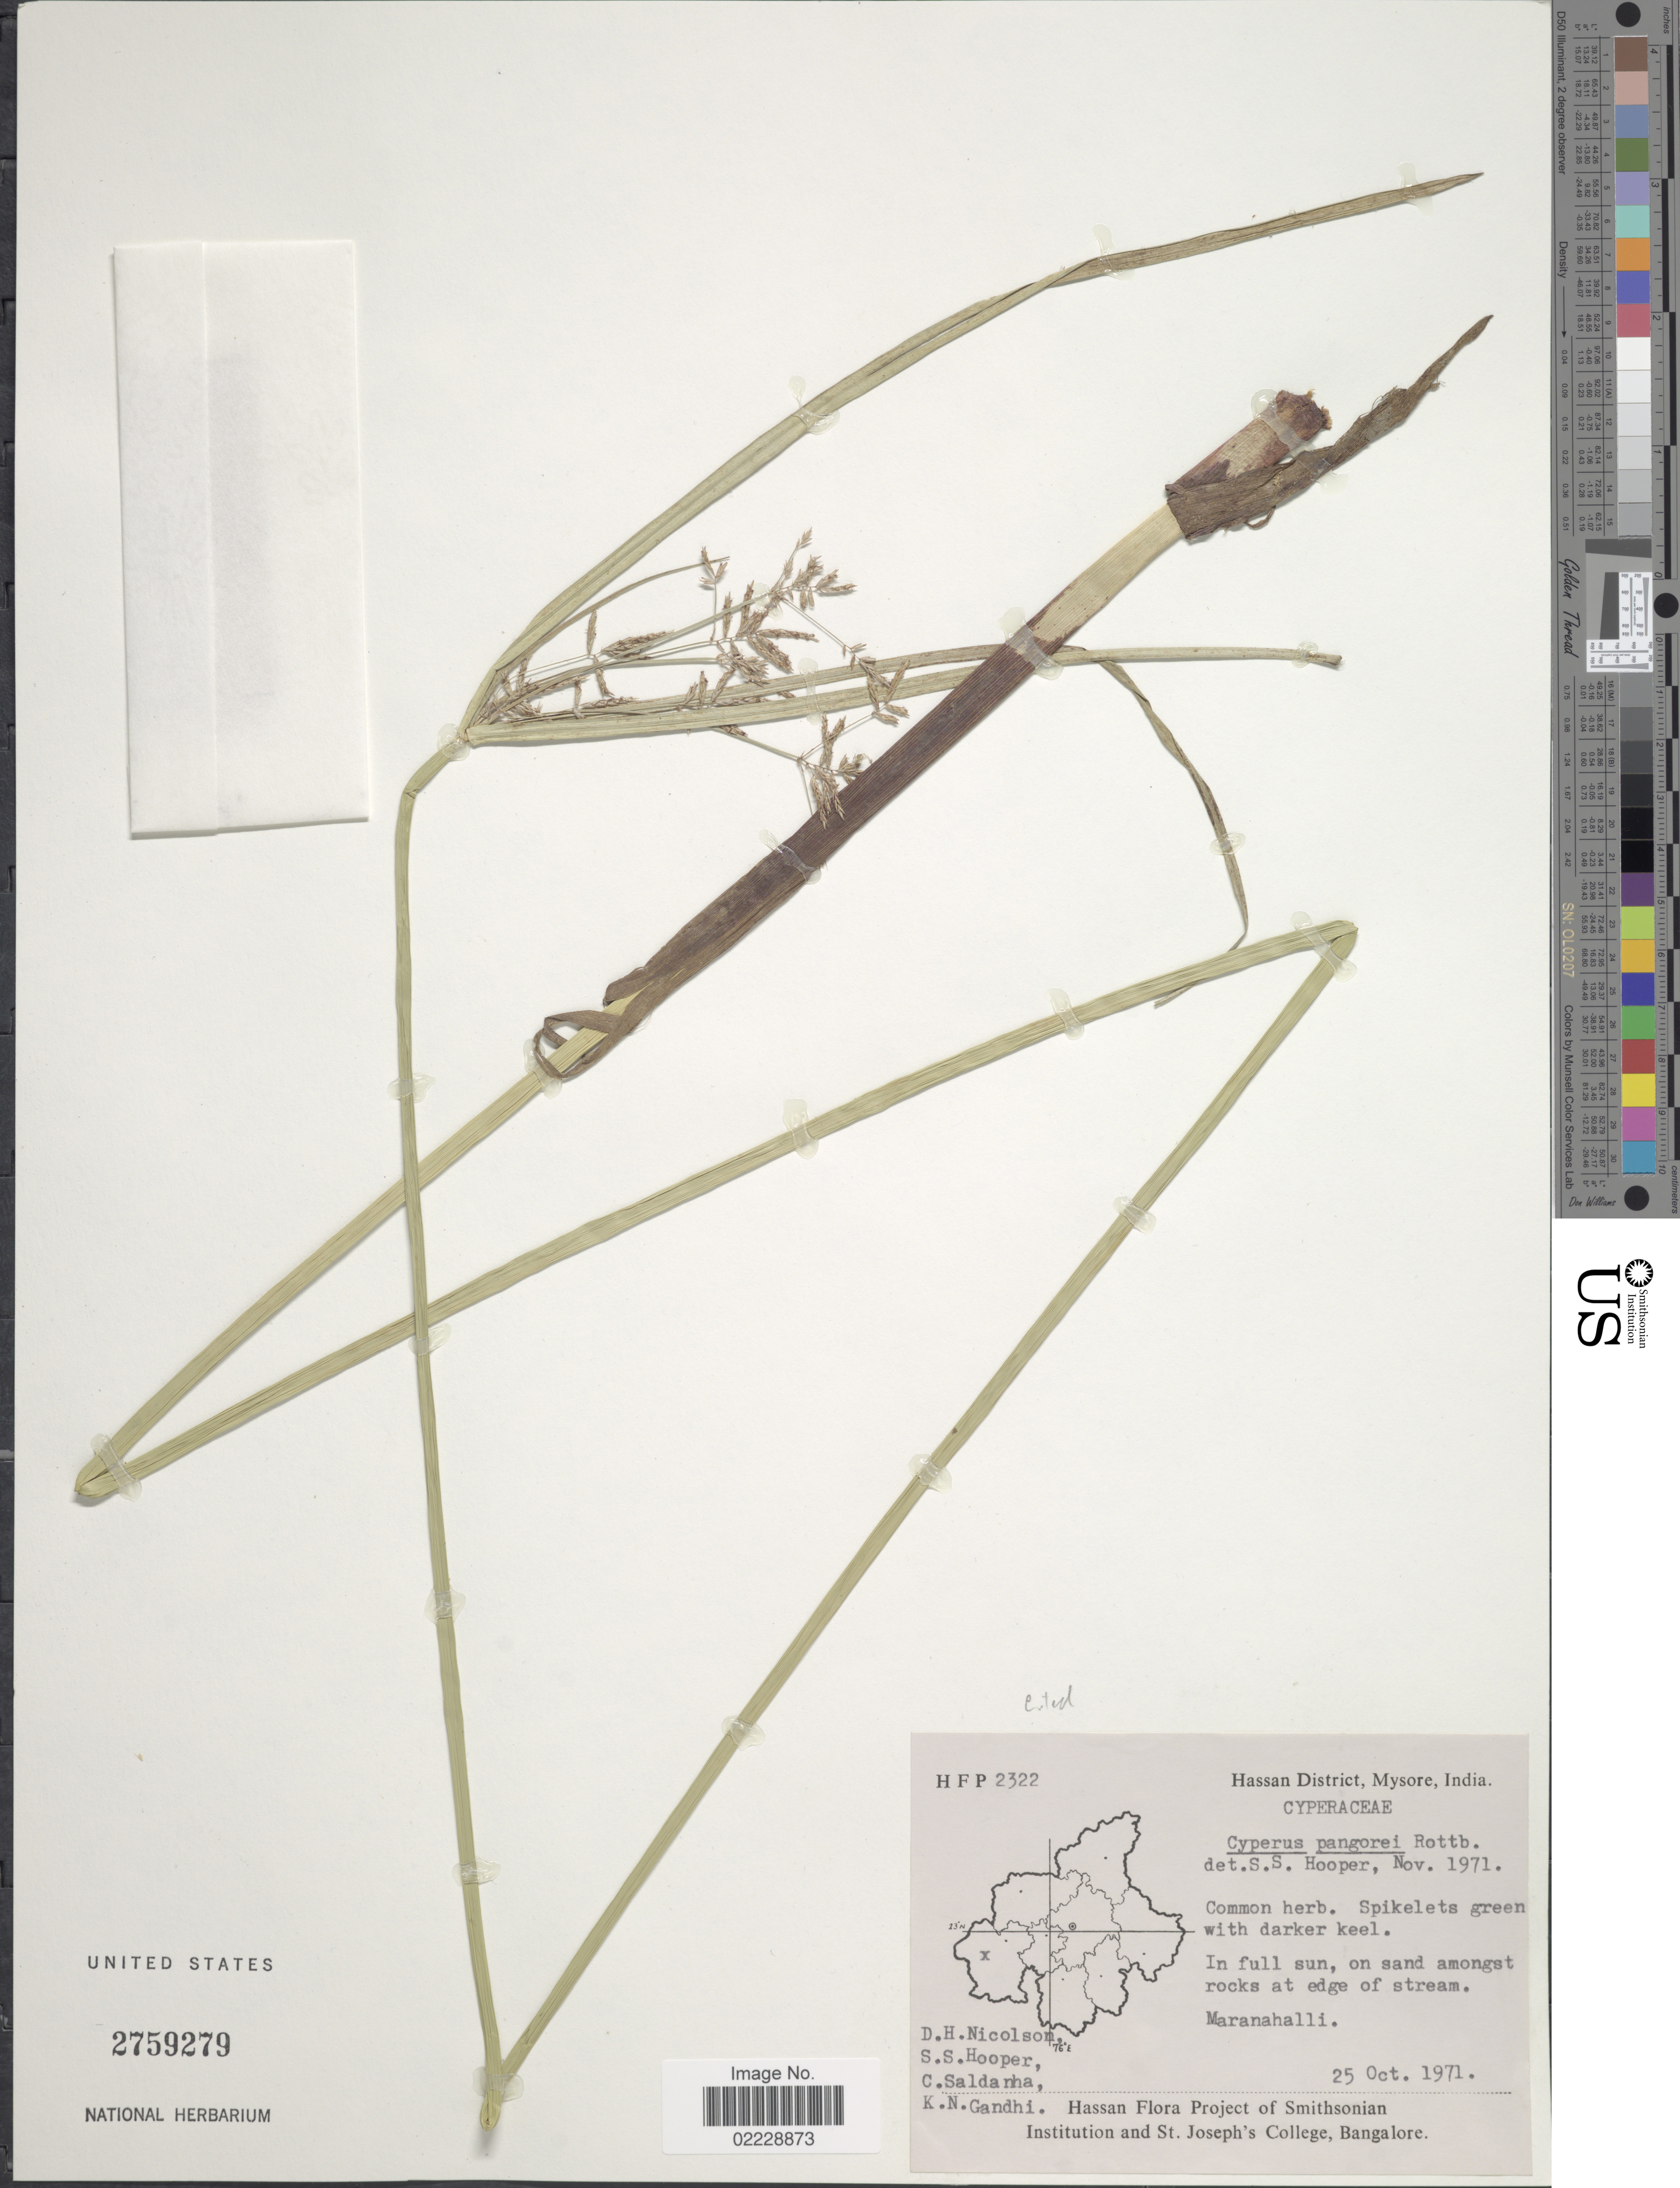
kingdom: Plantae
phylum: Tracheophyta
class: Liliopsida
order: Poales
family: Cyperaceae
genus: Cyperus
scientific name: Cyperus pangorei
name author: Rottb.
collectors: D. H. Nicolson, S. S. Hooper, C. Saldanha & K. N. Gandhi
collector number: HFP2322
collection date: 1971-10-25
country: India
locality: Hassan District, Mysore. Maranahalli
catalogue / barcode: US 2759279